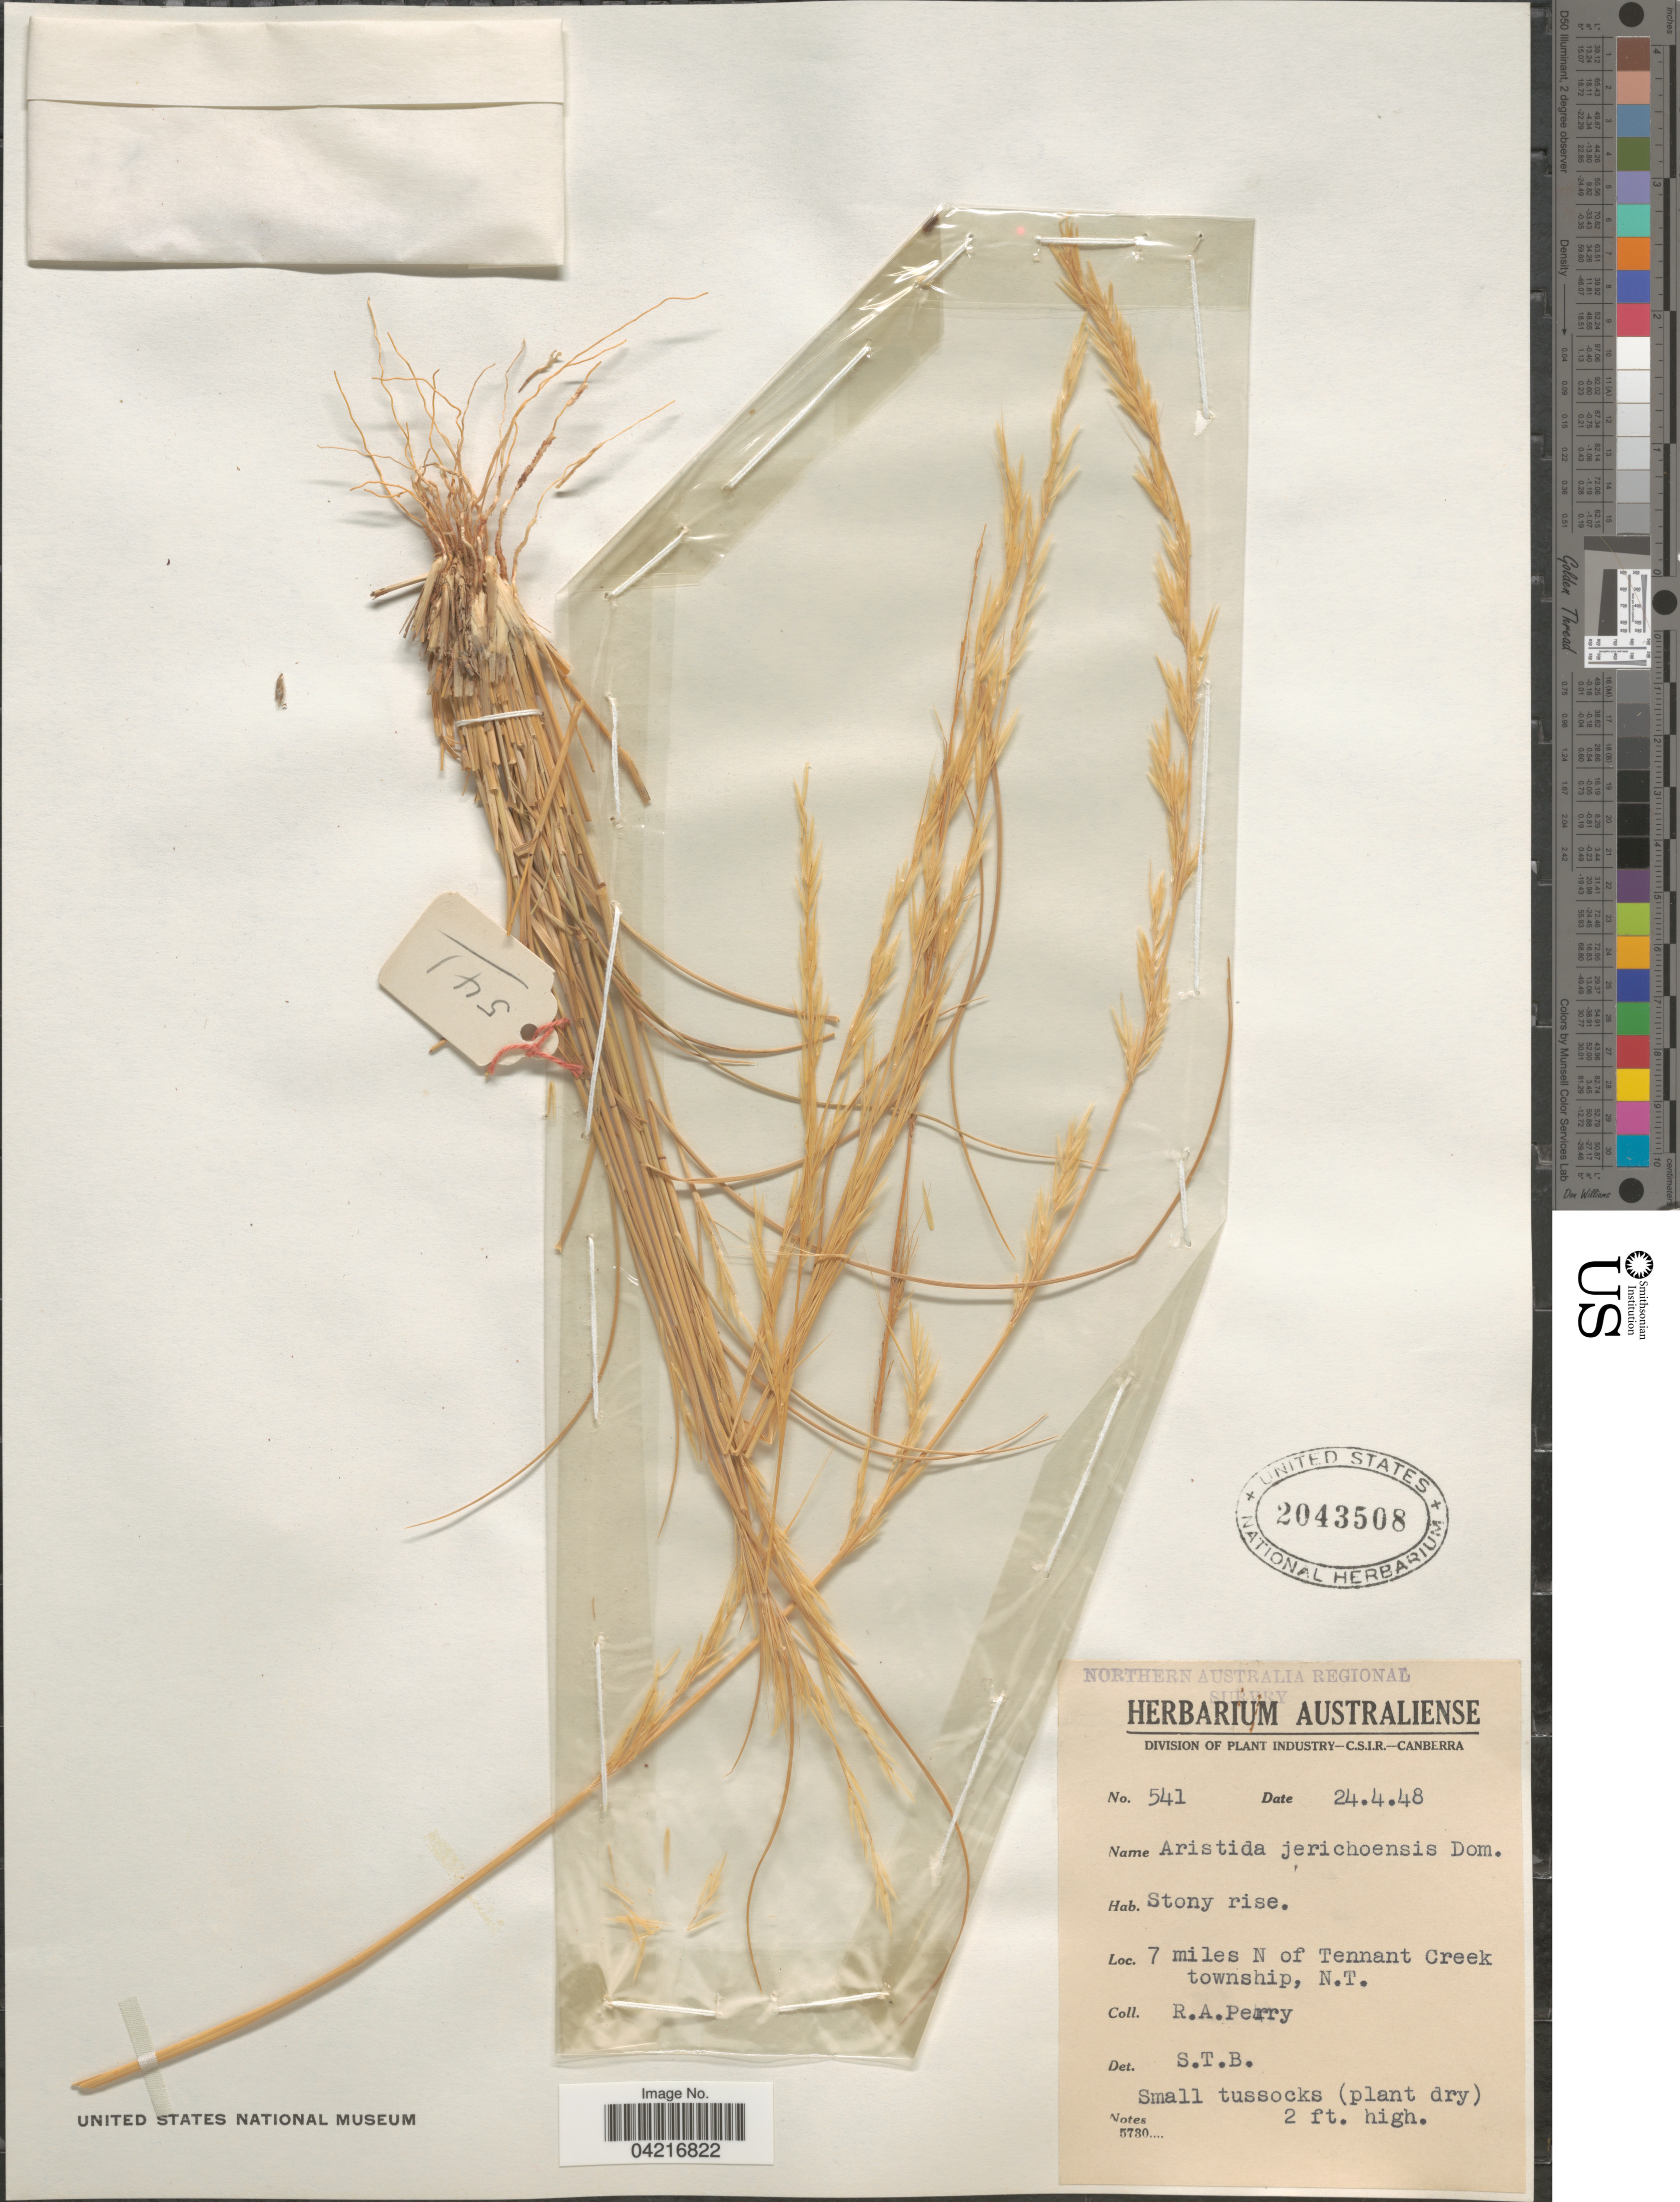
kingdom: Plantae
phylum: Tracheophyta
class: Liliopsida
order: Poales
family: Poaceae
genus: Aristida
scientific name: Aristida jerichoensis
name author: (Domin) Henr.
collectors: Perry, R. A.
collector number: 541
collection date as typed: Transcribed d/m/y: 24/4/48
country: Australia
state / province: Northern Territory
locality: Northern Australia Regional Survey. 7 miles N of Tennant Creek township.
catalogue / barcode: US 2043508